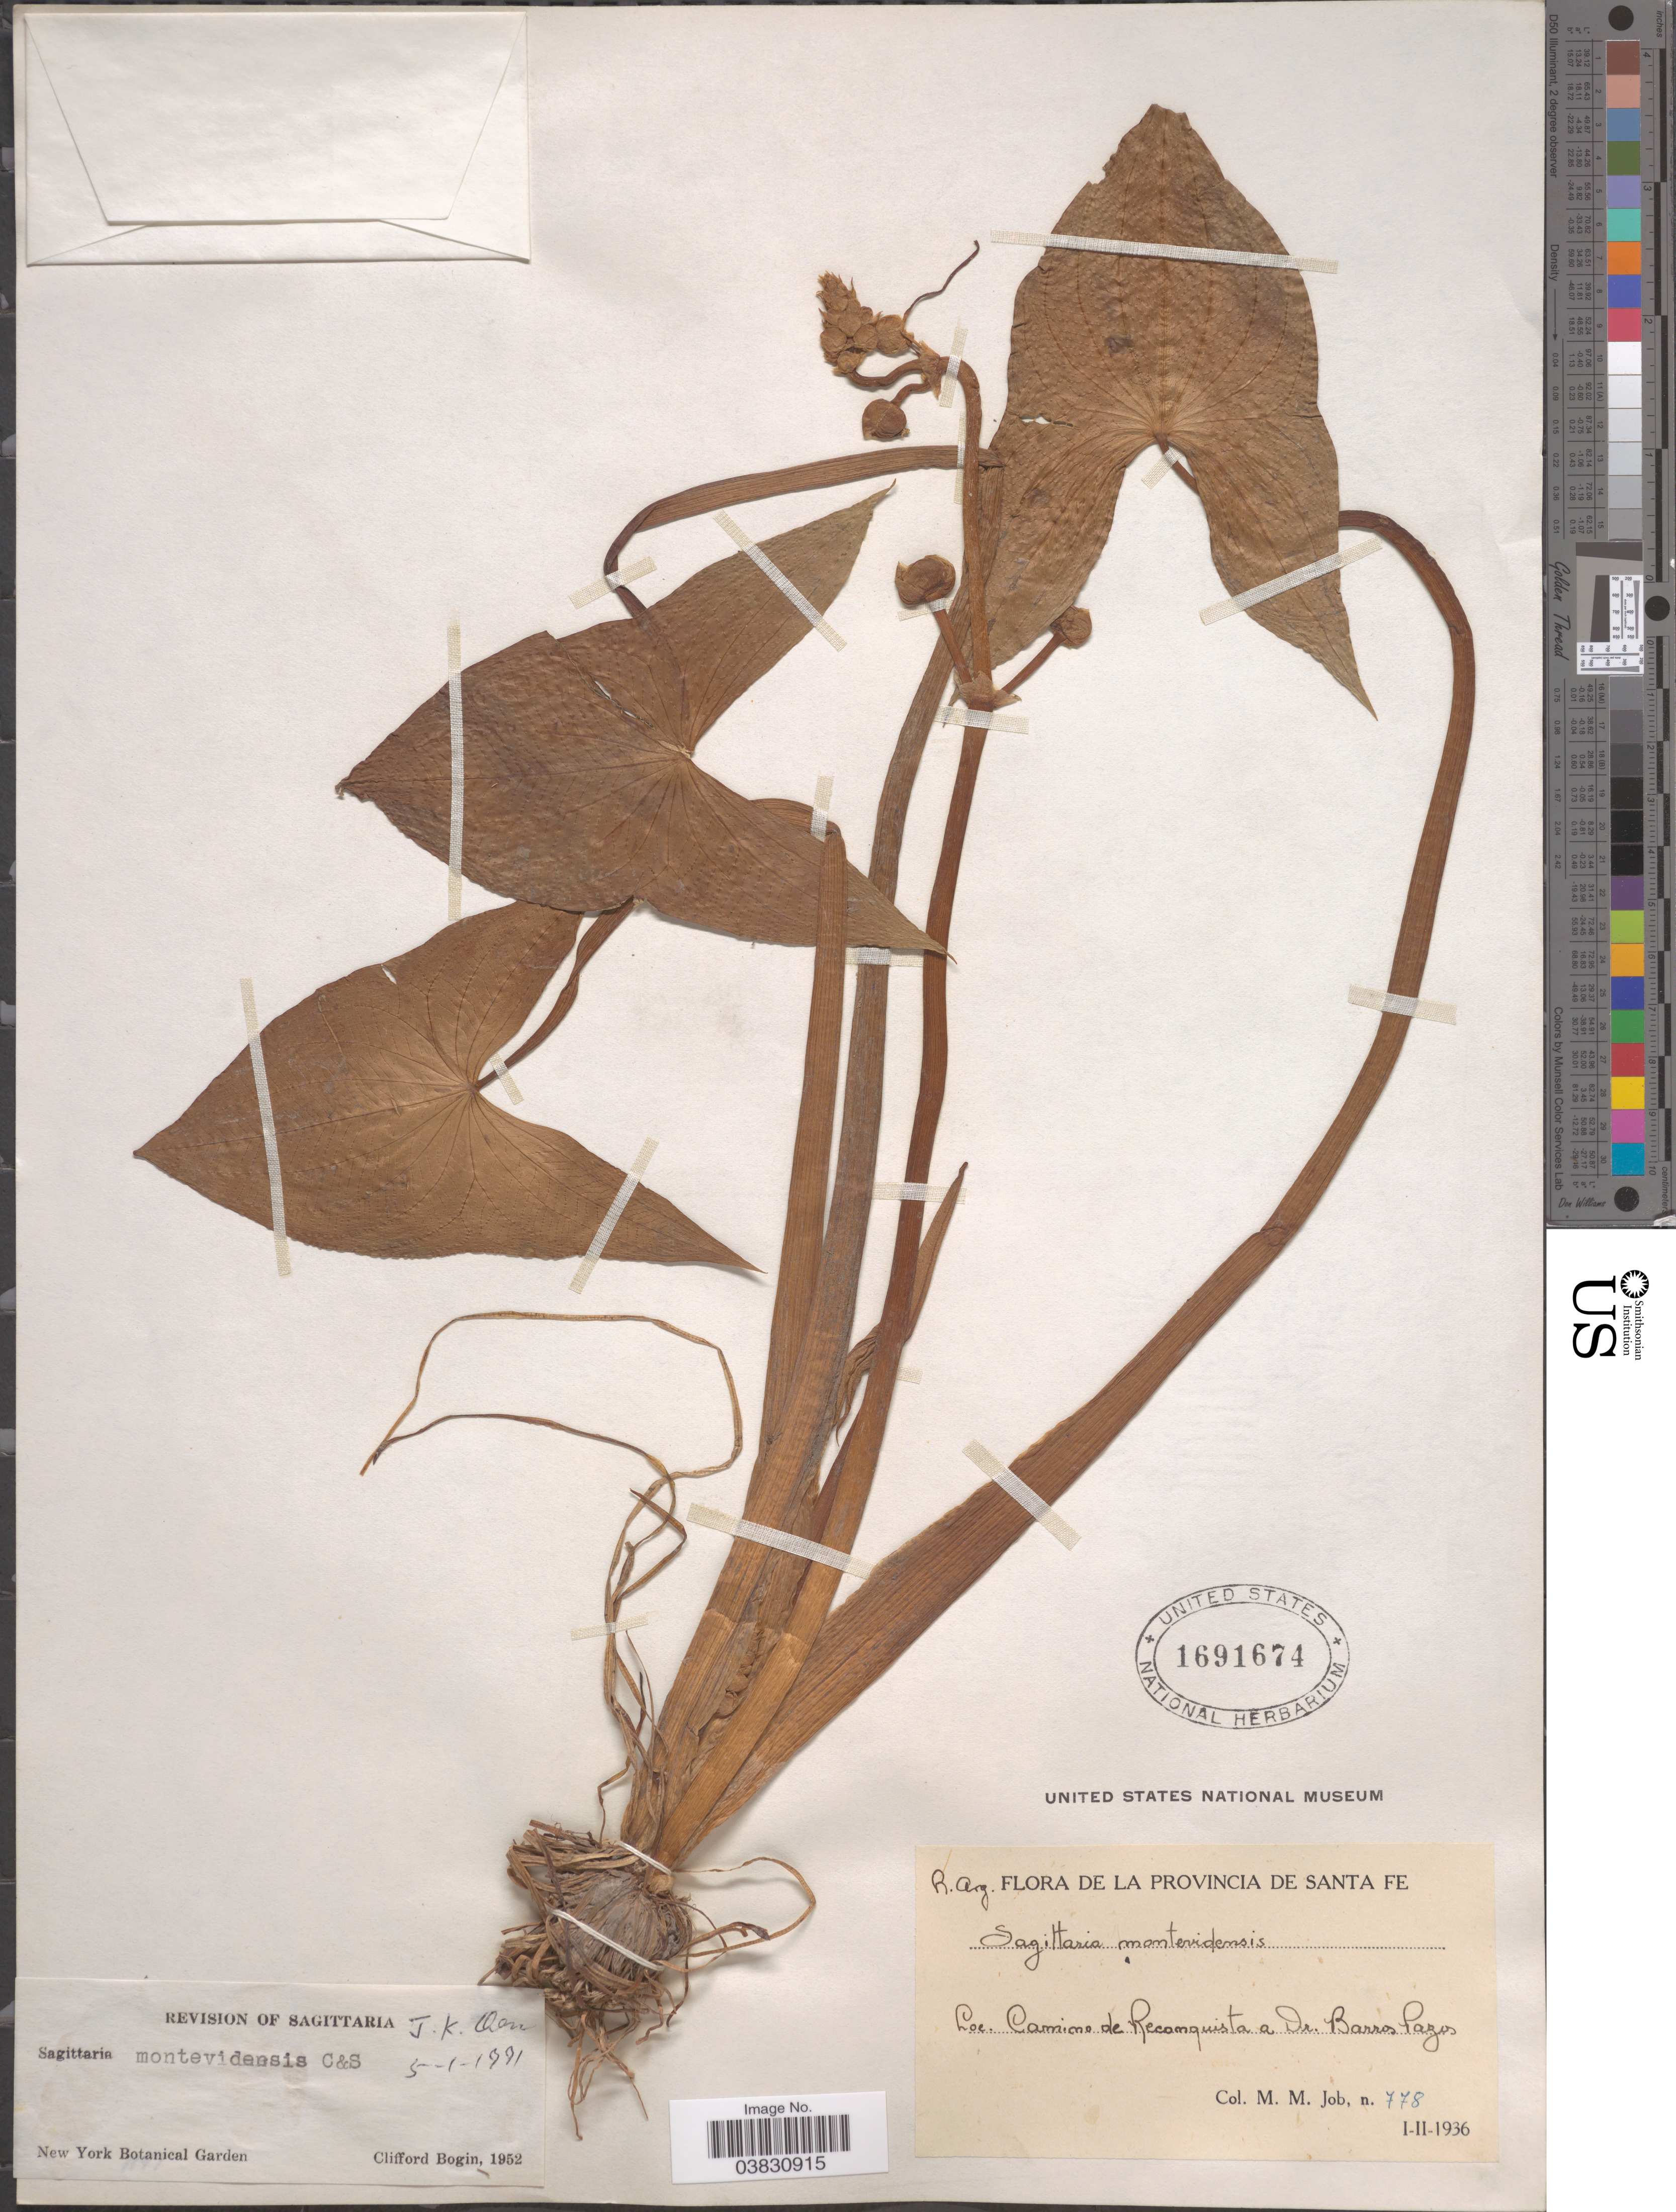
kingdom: Plantae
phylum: Tracheophyta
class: Liliopsida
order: Alismatales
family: Alismataceae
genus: Sagittaria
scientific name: Sagittaria montevidensis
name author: Cham. & Schltdl.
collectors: M. Job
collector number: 778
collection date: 1936-02-01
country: Argentina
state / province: Santa Fe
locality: Camino de Recomquista a Dr. Barros Pazos.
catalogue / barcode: US 1691674